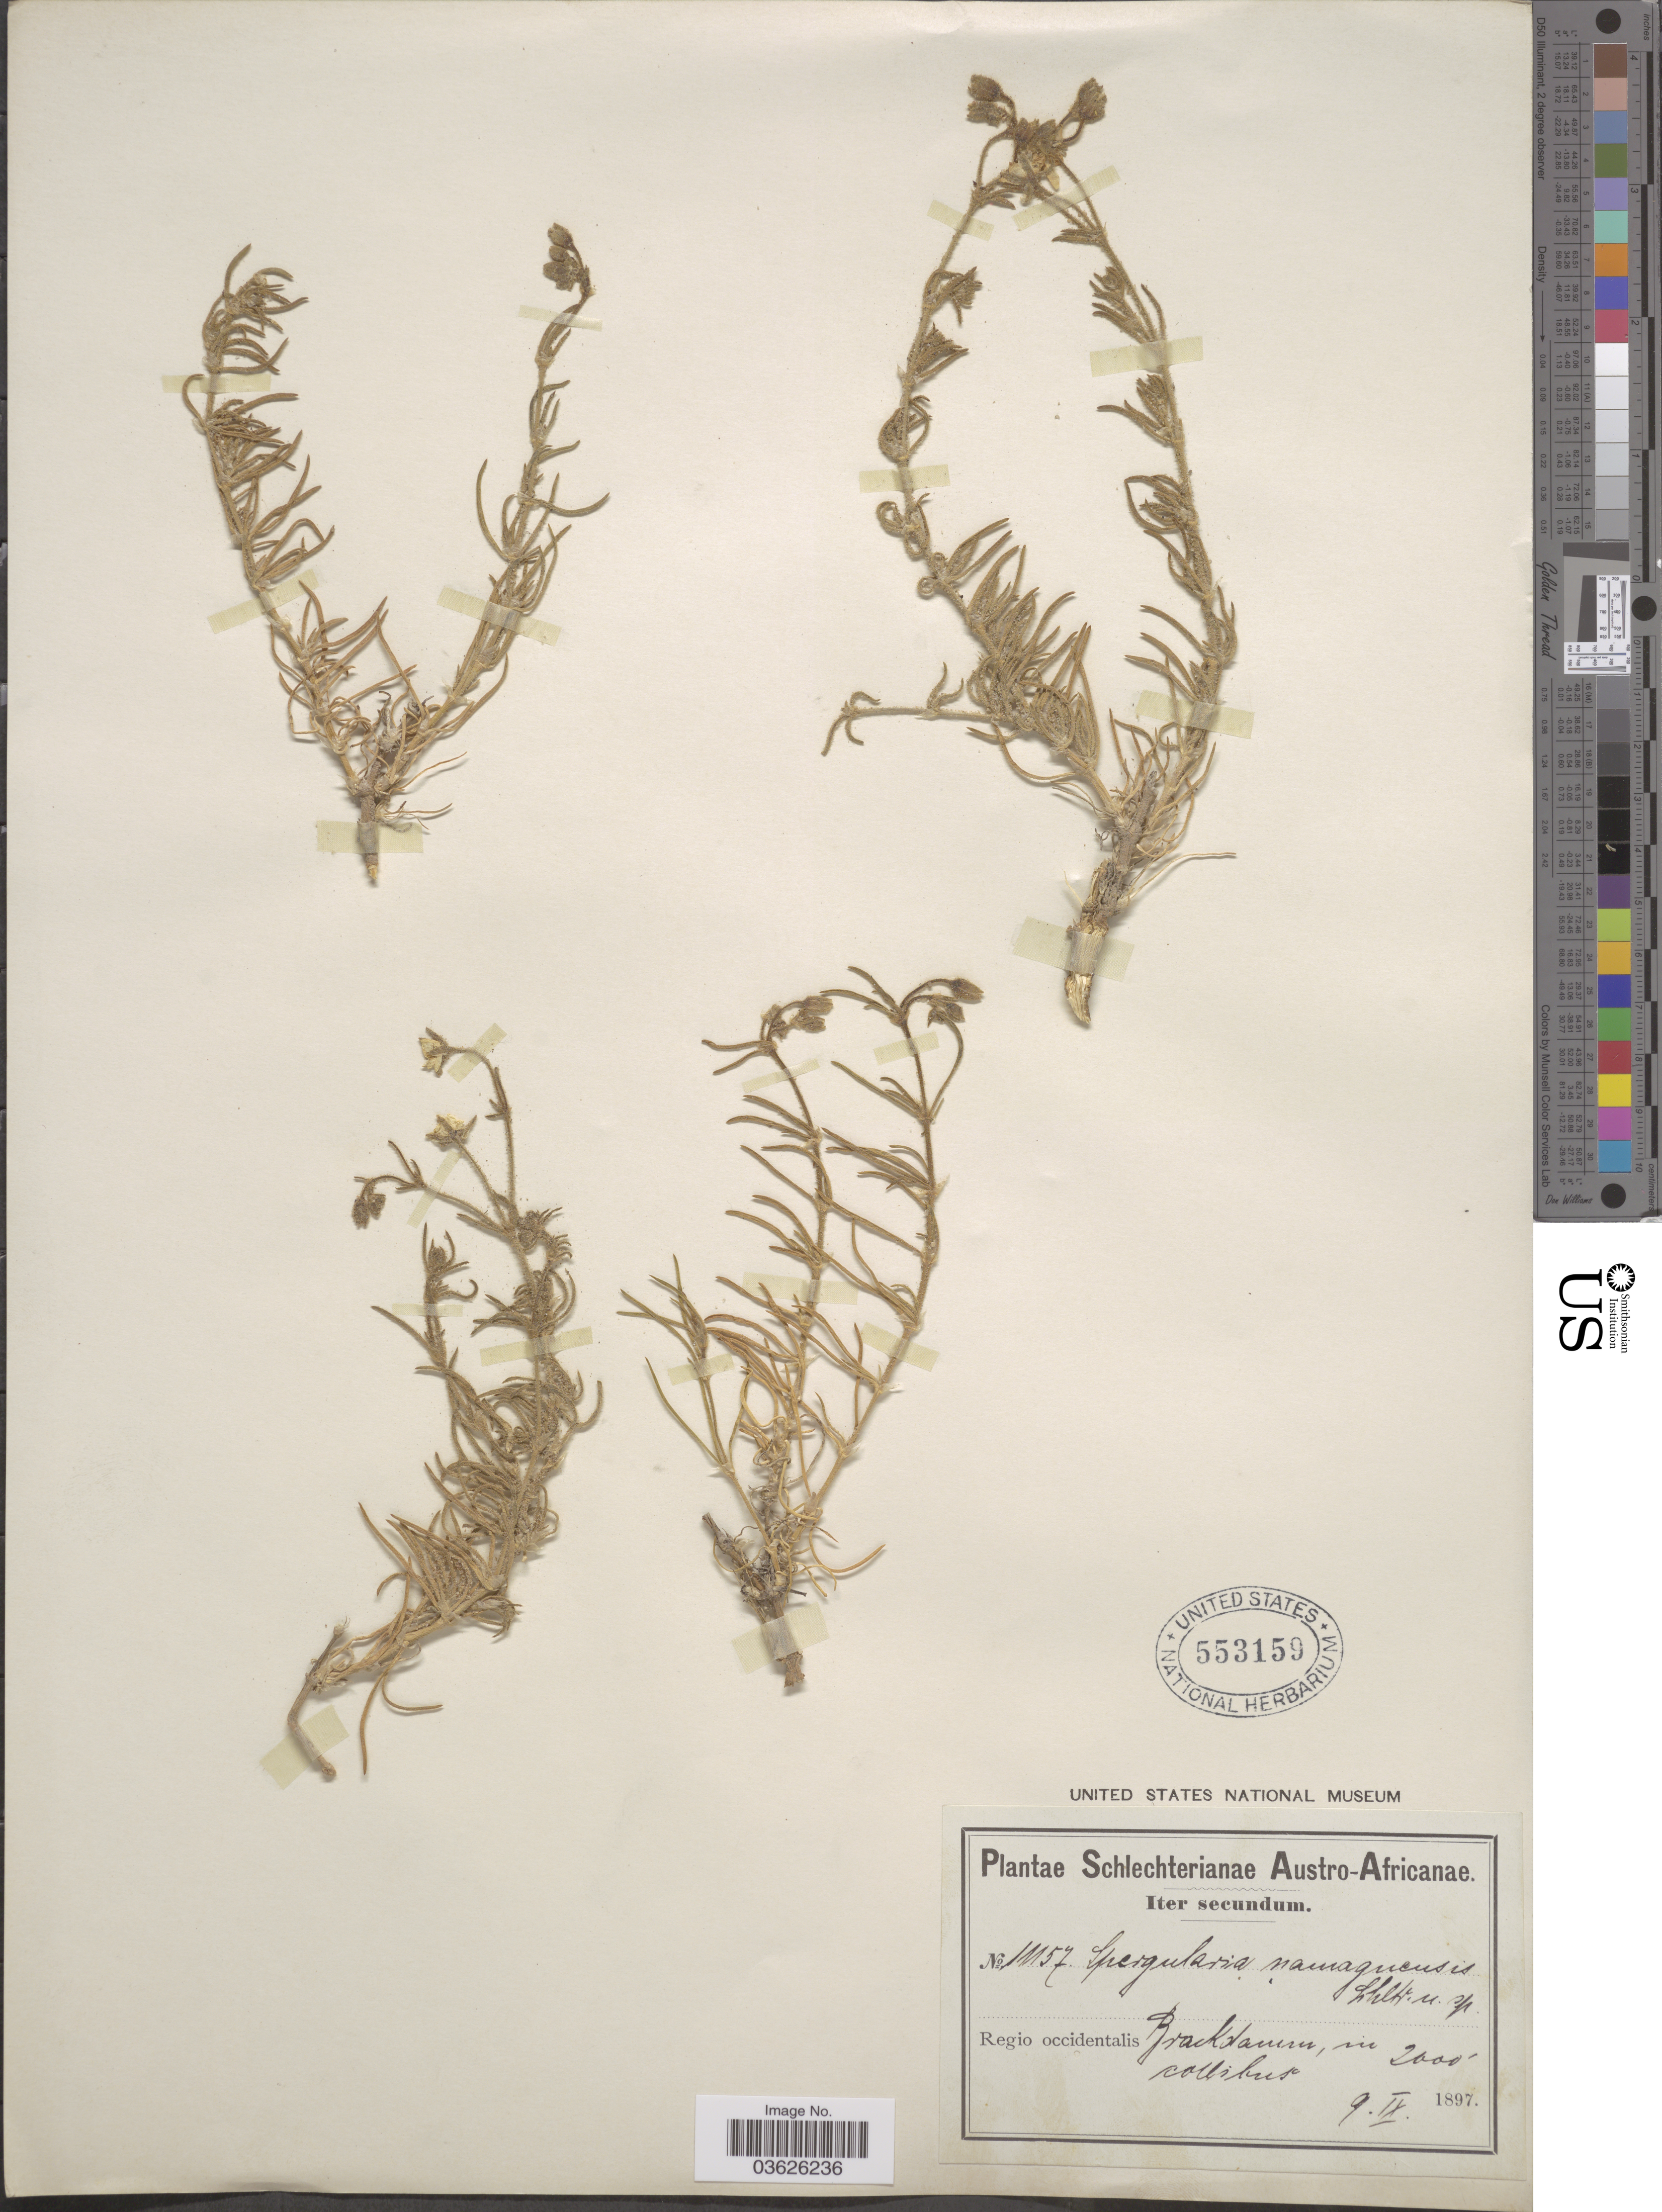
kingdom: Plantae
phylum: Tracheophyta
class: Magnoliopsida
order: Caryophyllales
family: Caryophyllaceae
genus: Spergularia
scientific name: Spergularia namaquensis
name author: Schltr. ex M.Á. Alonso et al.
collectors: Schlechter, --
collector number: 11157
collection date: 1897-09-09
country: South Africa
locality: Austro-Africanae. Regio occidentalis Brackdamm, in collibus.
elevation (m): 610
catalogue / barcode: US 553159